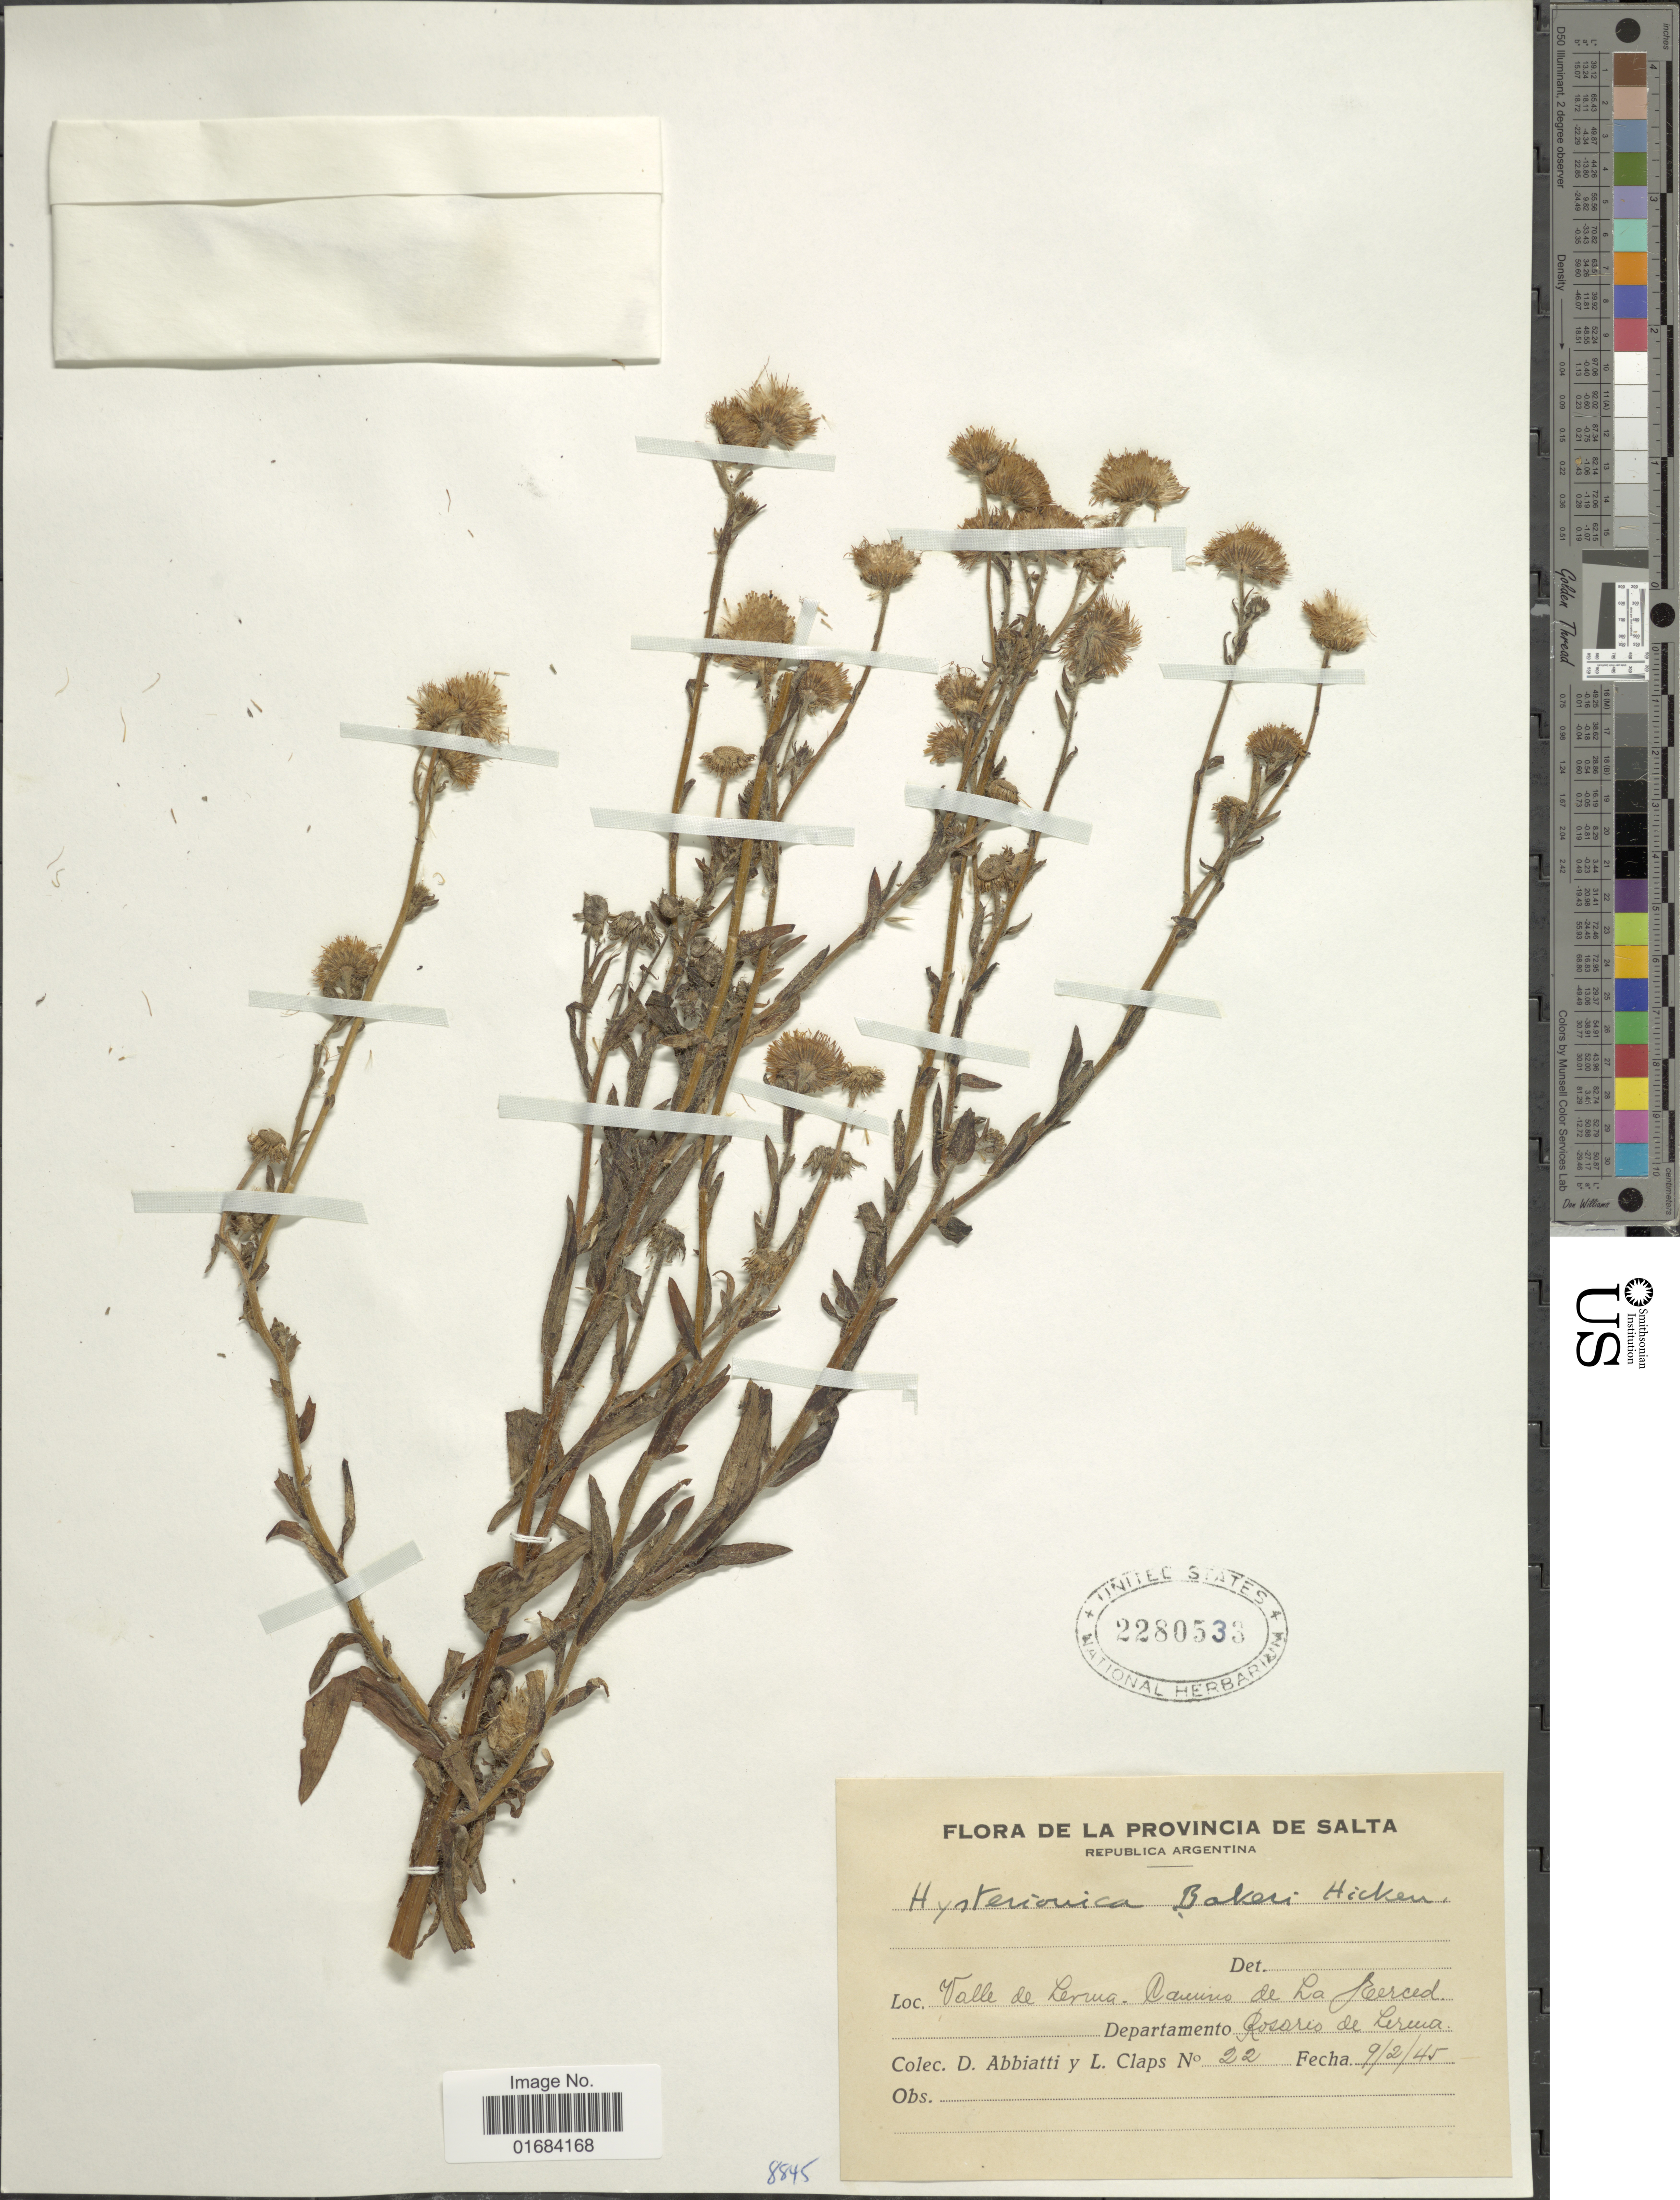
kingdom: Plantae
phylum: Tracheophyta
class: Magnoliopsida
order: Asterales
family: Asteraceae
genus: Hysterionica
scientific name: Hysterionica bakeri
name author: Hicken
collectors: D. Abbiatti & L. Claps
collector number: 22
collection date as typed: Transcribed d/m/y: 9/2/45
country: Argentina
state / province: Salta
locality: Valle de Lerma, Camino de la Merced, Departamento Rosario de Lerma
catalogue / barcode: US 2280533